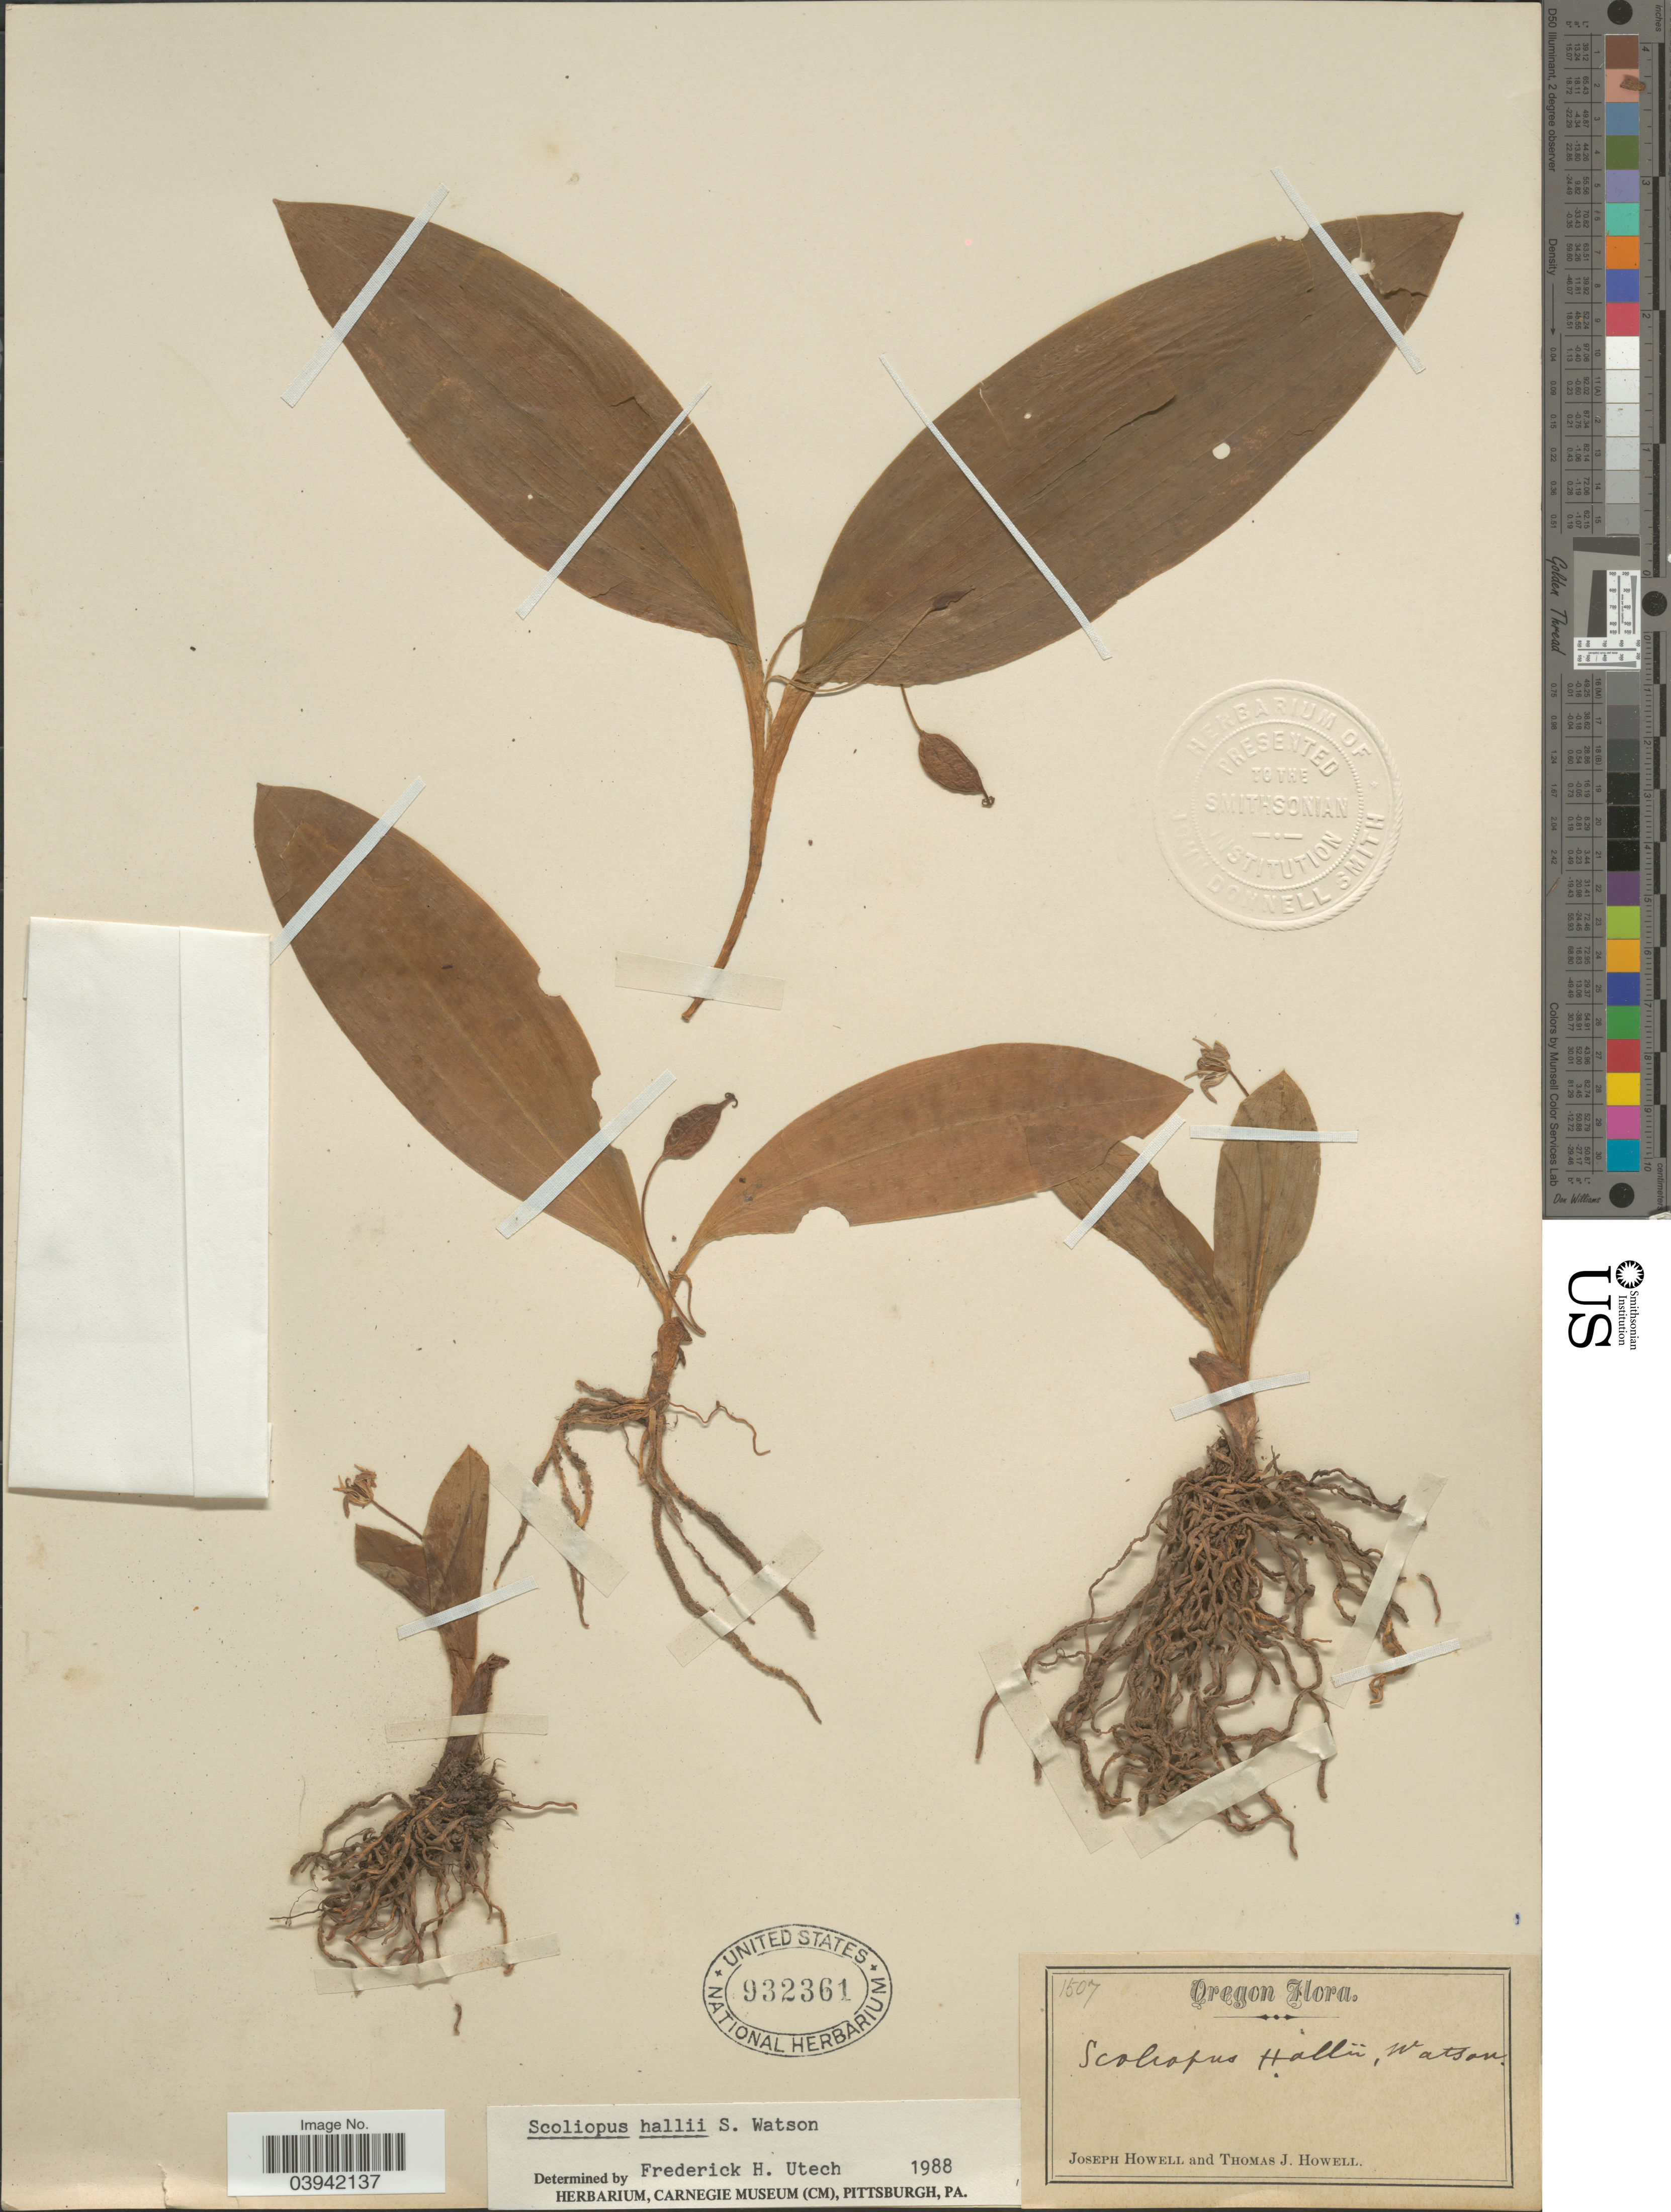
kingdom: Plantae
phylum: Tracheophyta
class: Liliopsida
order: Liliales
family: Liliaceae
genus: Scoliopus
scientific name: Scoliopus hallii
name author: S. Watson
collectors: J. Howell & T. J. Howell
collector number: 1507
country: United States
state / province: Oregon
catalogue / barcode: US 932361